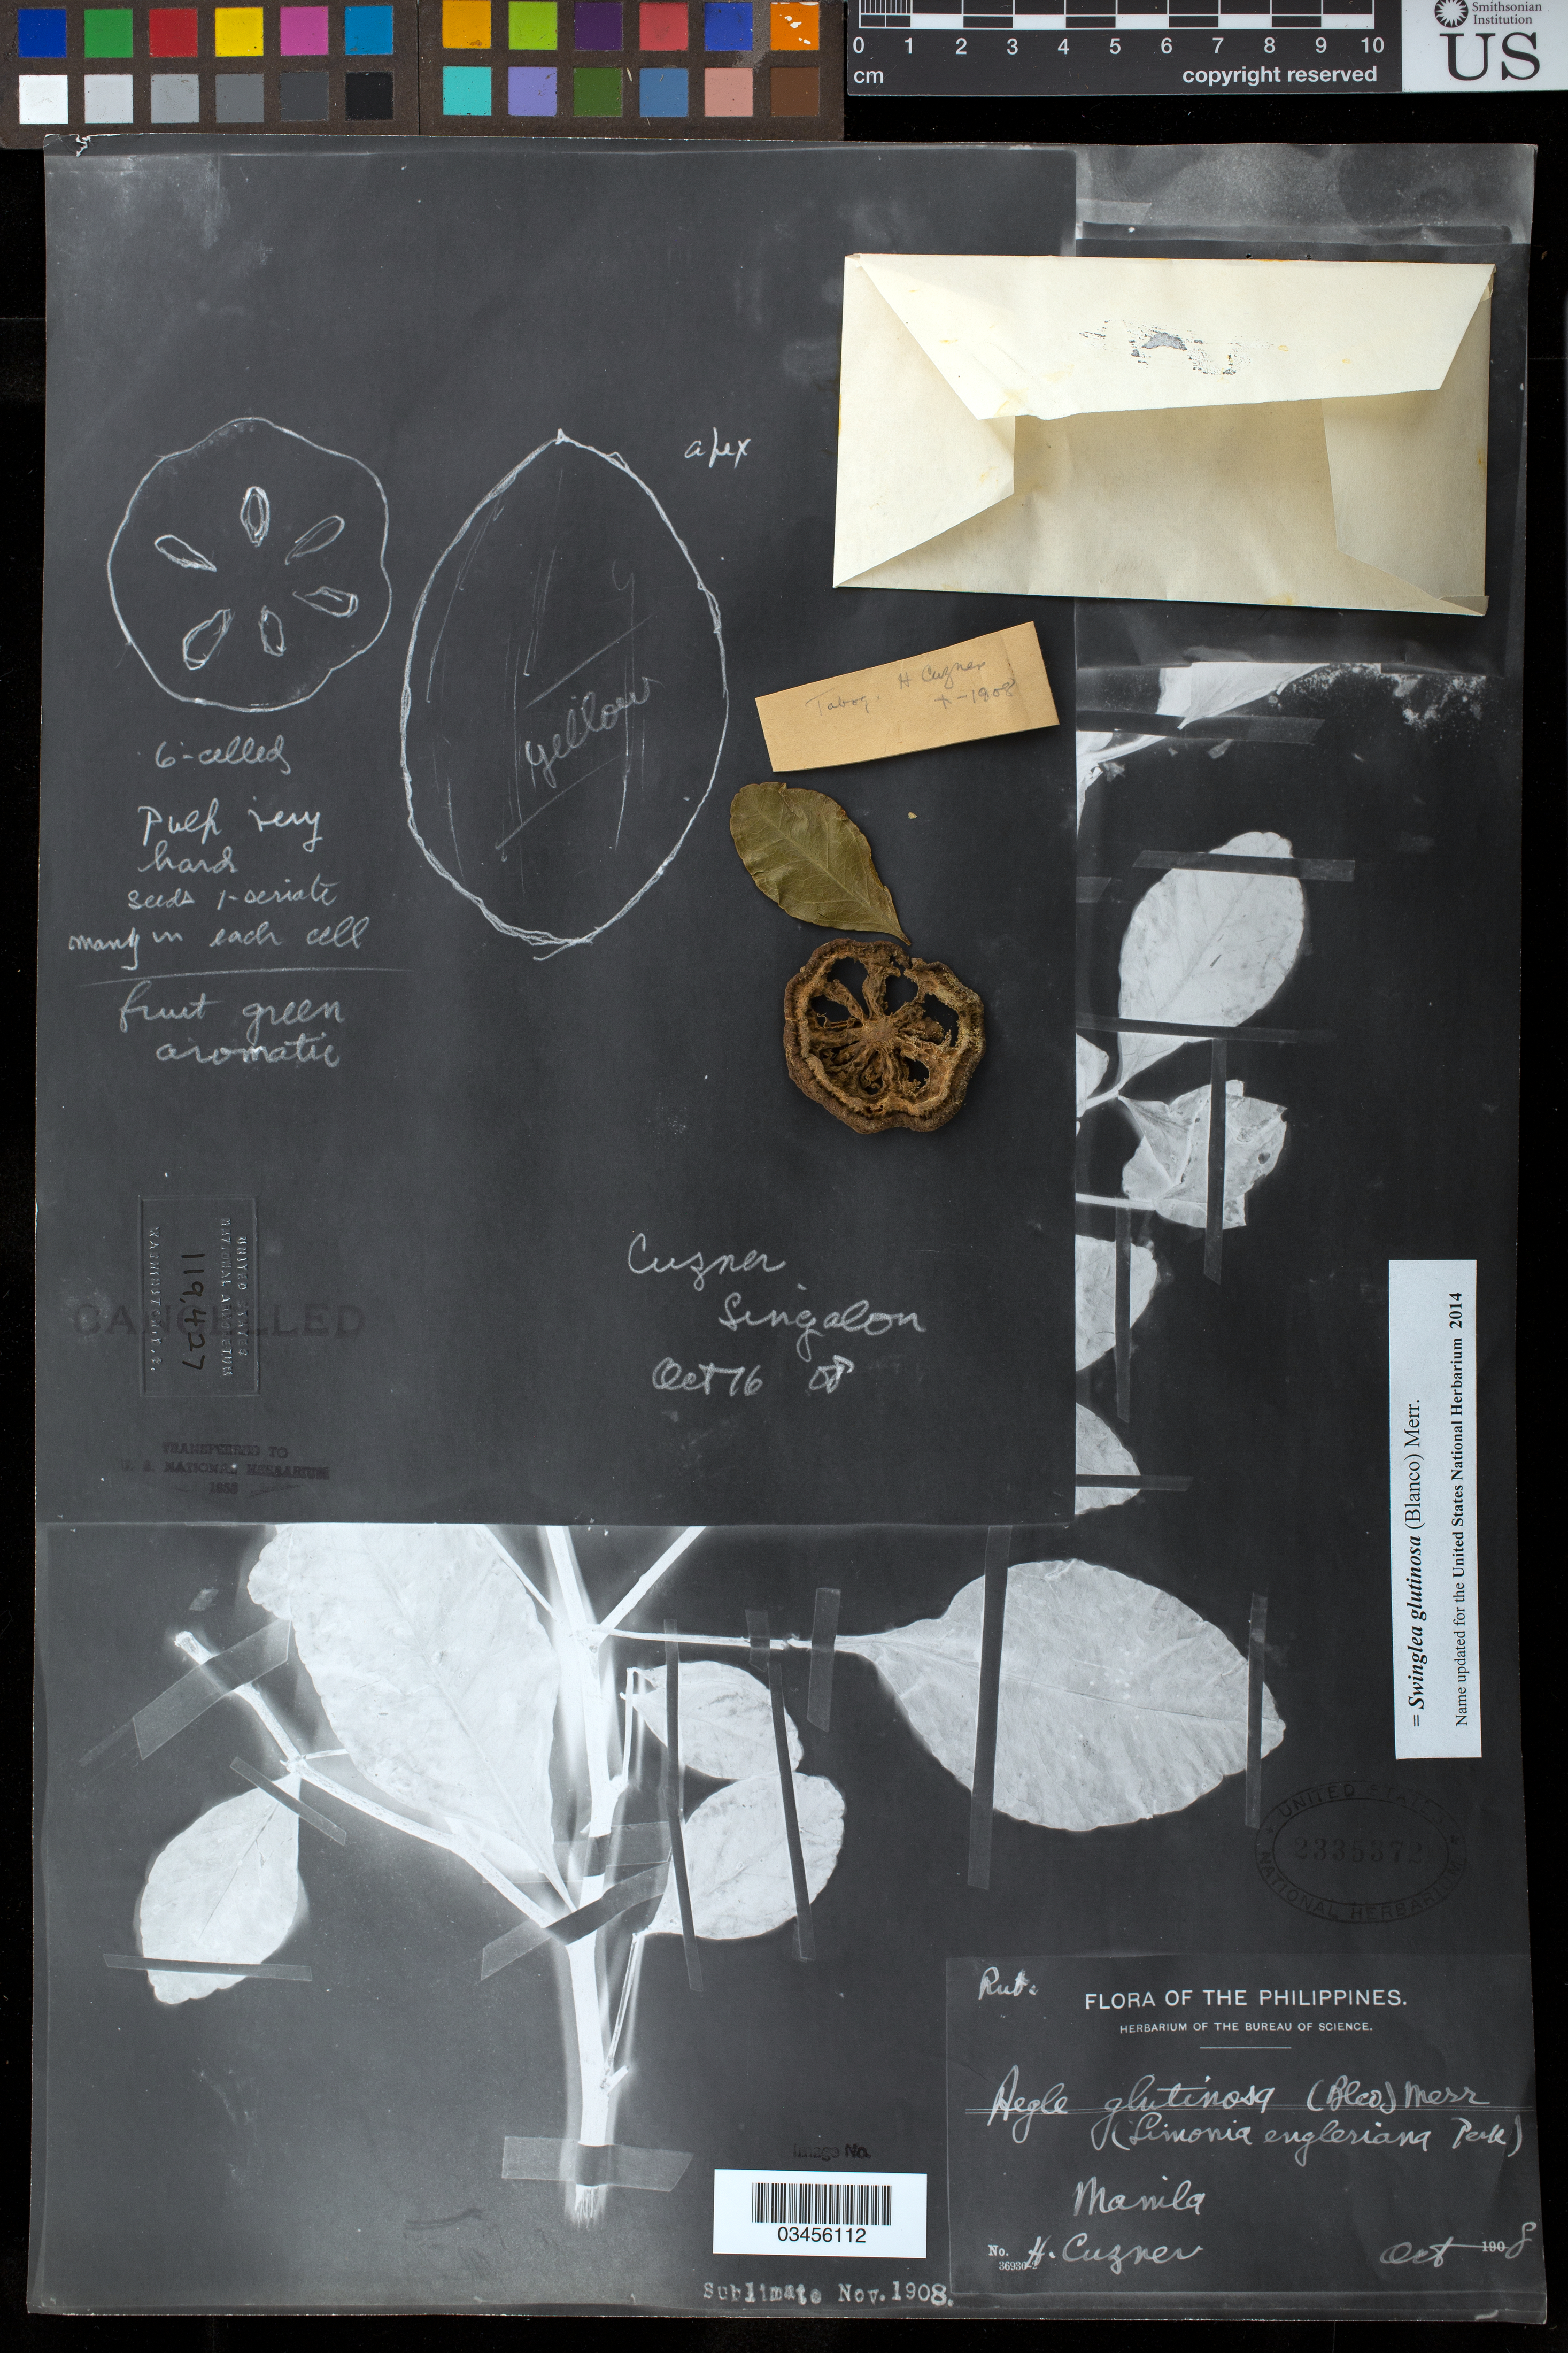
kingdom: Plantae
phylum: Tracheophyta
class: Magnoliopsida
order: Sapindales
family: Rutaceae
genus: Swinglea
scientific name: Swinglea glutinosa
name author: (Blanco) Merr.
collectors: H. Cuzner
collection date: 1908-10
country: Philippines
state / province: Calabarzon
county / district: Rizal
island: Luzon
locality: Manila.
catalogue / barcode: US 2335372